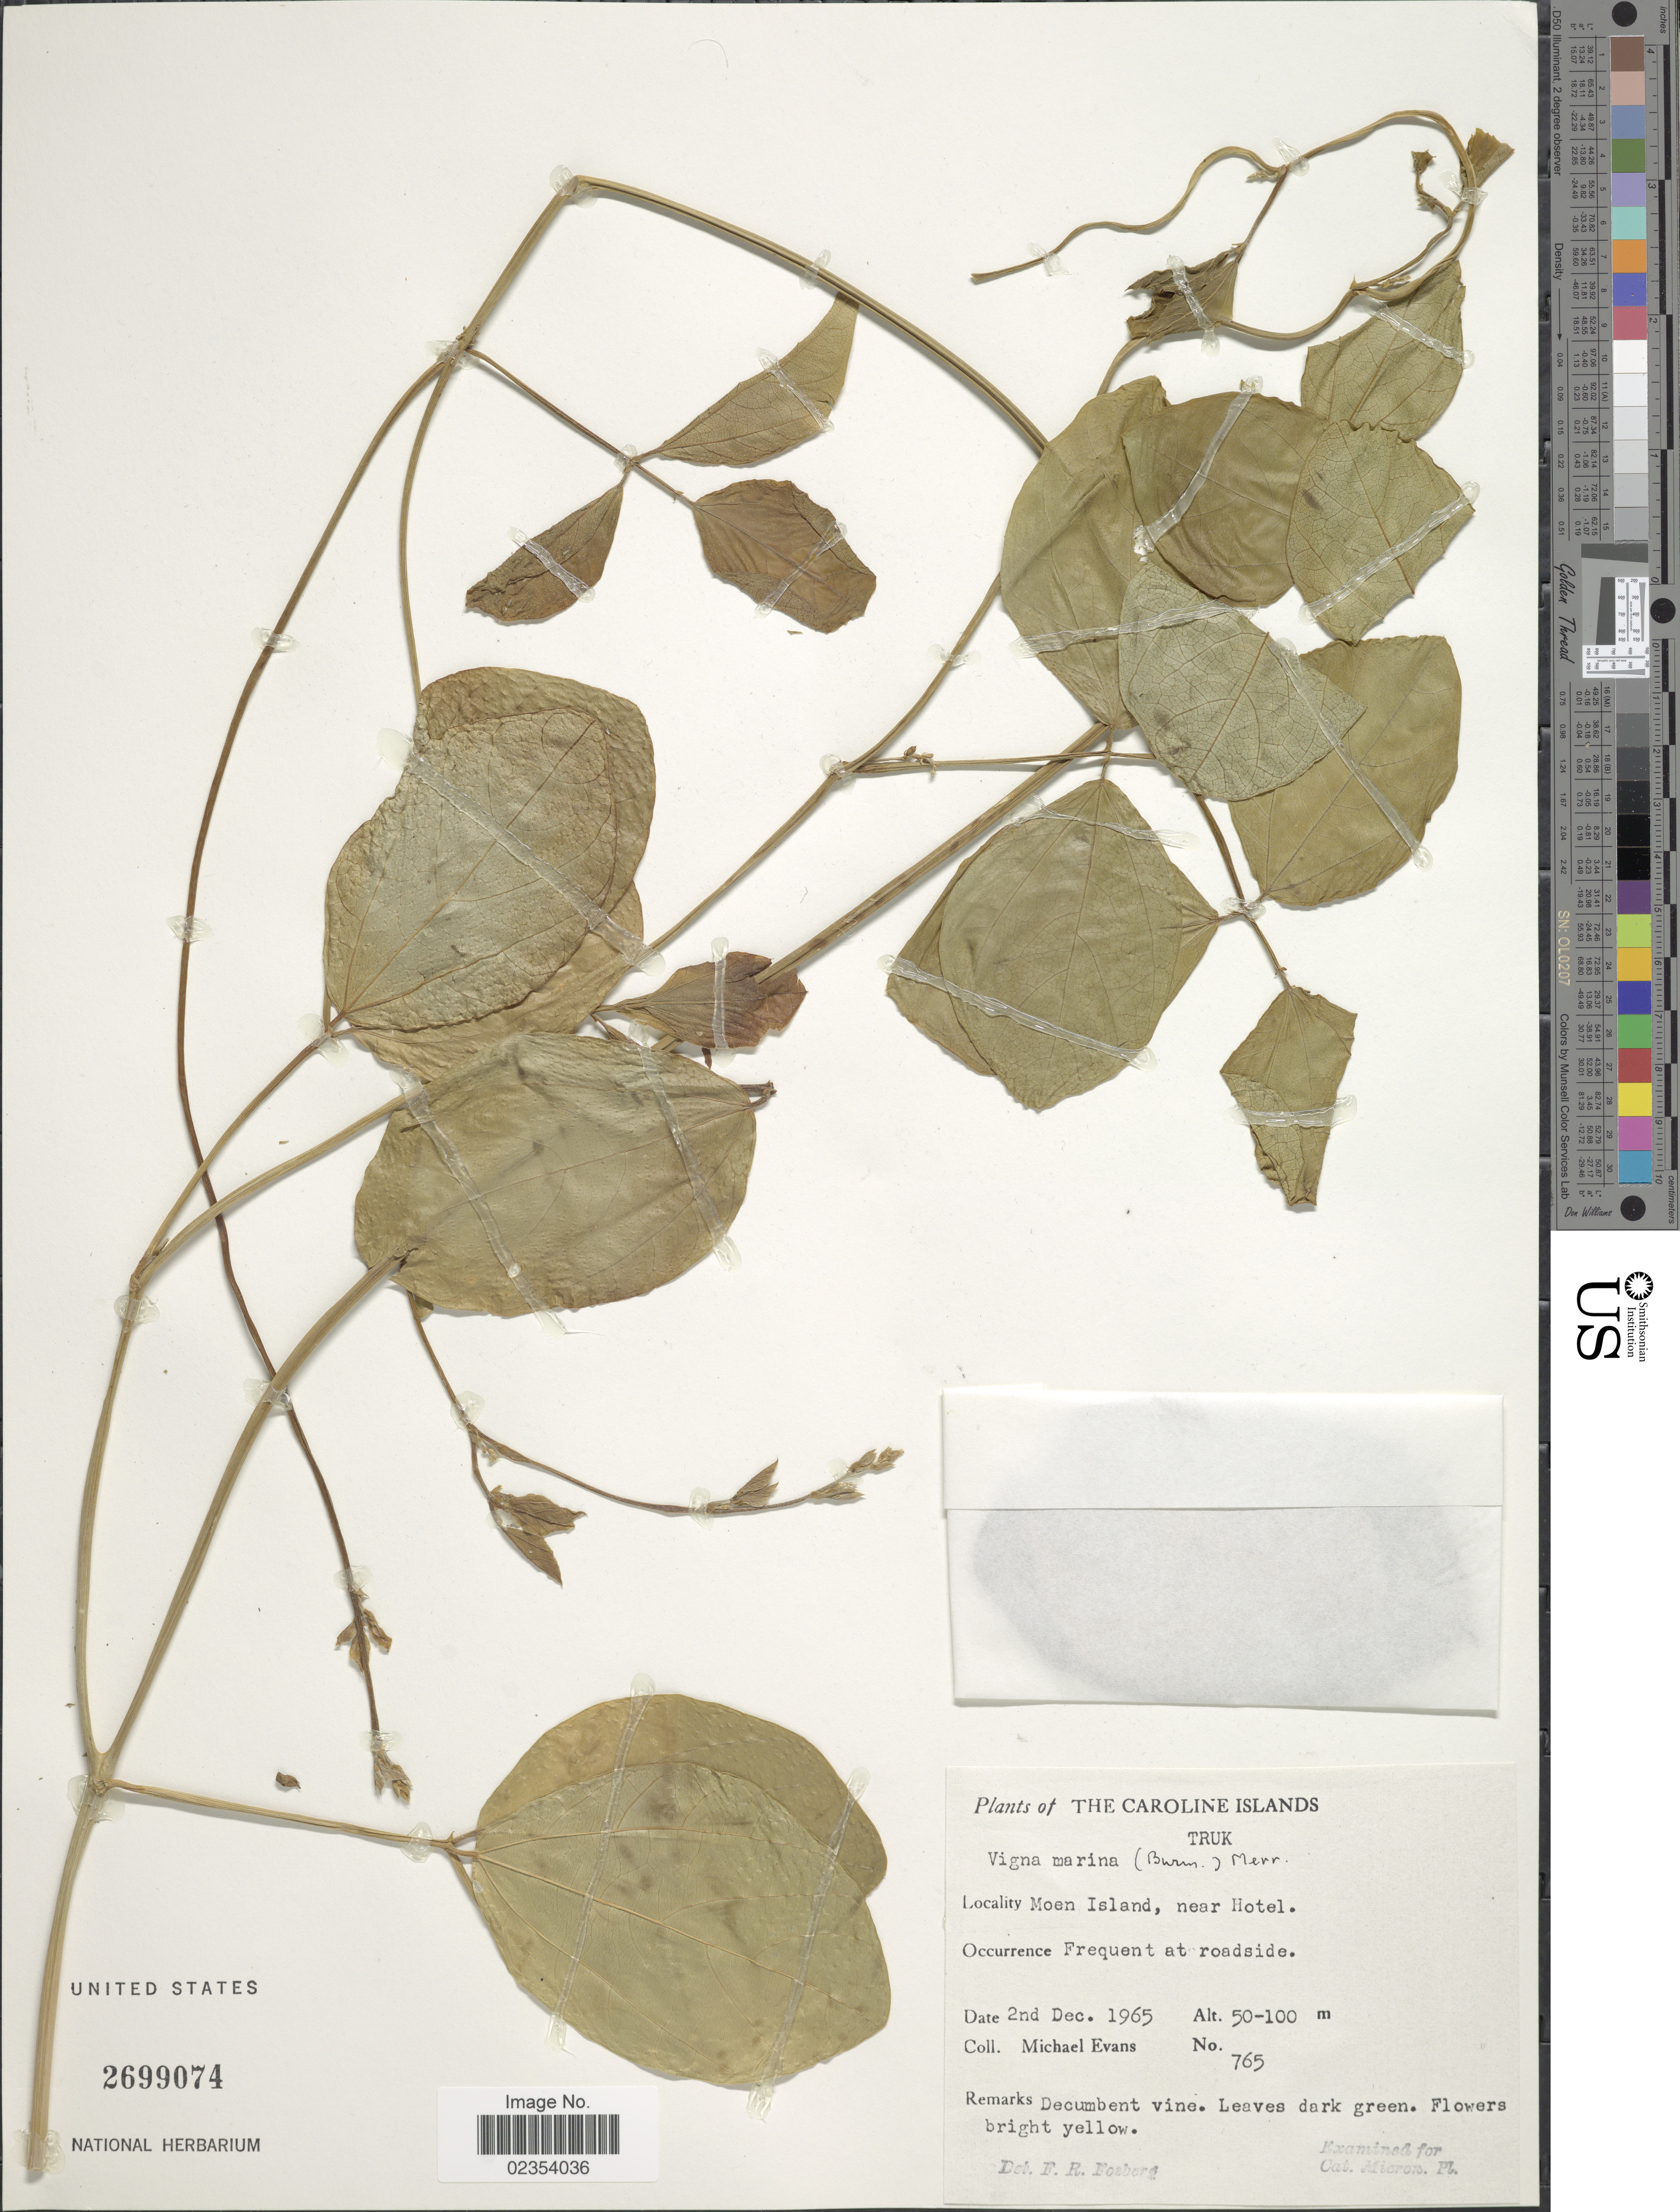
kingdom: Plantae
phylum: Tracheophyta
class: Magnoliopsida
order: Fabales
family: Fabaceae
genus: Vigna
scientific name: Vigna marina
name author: (Burm.) Merr.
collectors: M. Evans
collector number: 765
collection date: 1965-12-02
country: Micronesia, Federated States of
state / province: Truk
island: Moen [Wono]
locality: Caroline Islands. Moen Island, near Hotel. Frequent at roadside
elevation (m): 50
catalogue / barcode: US 2699074